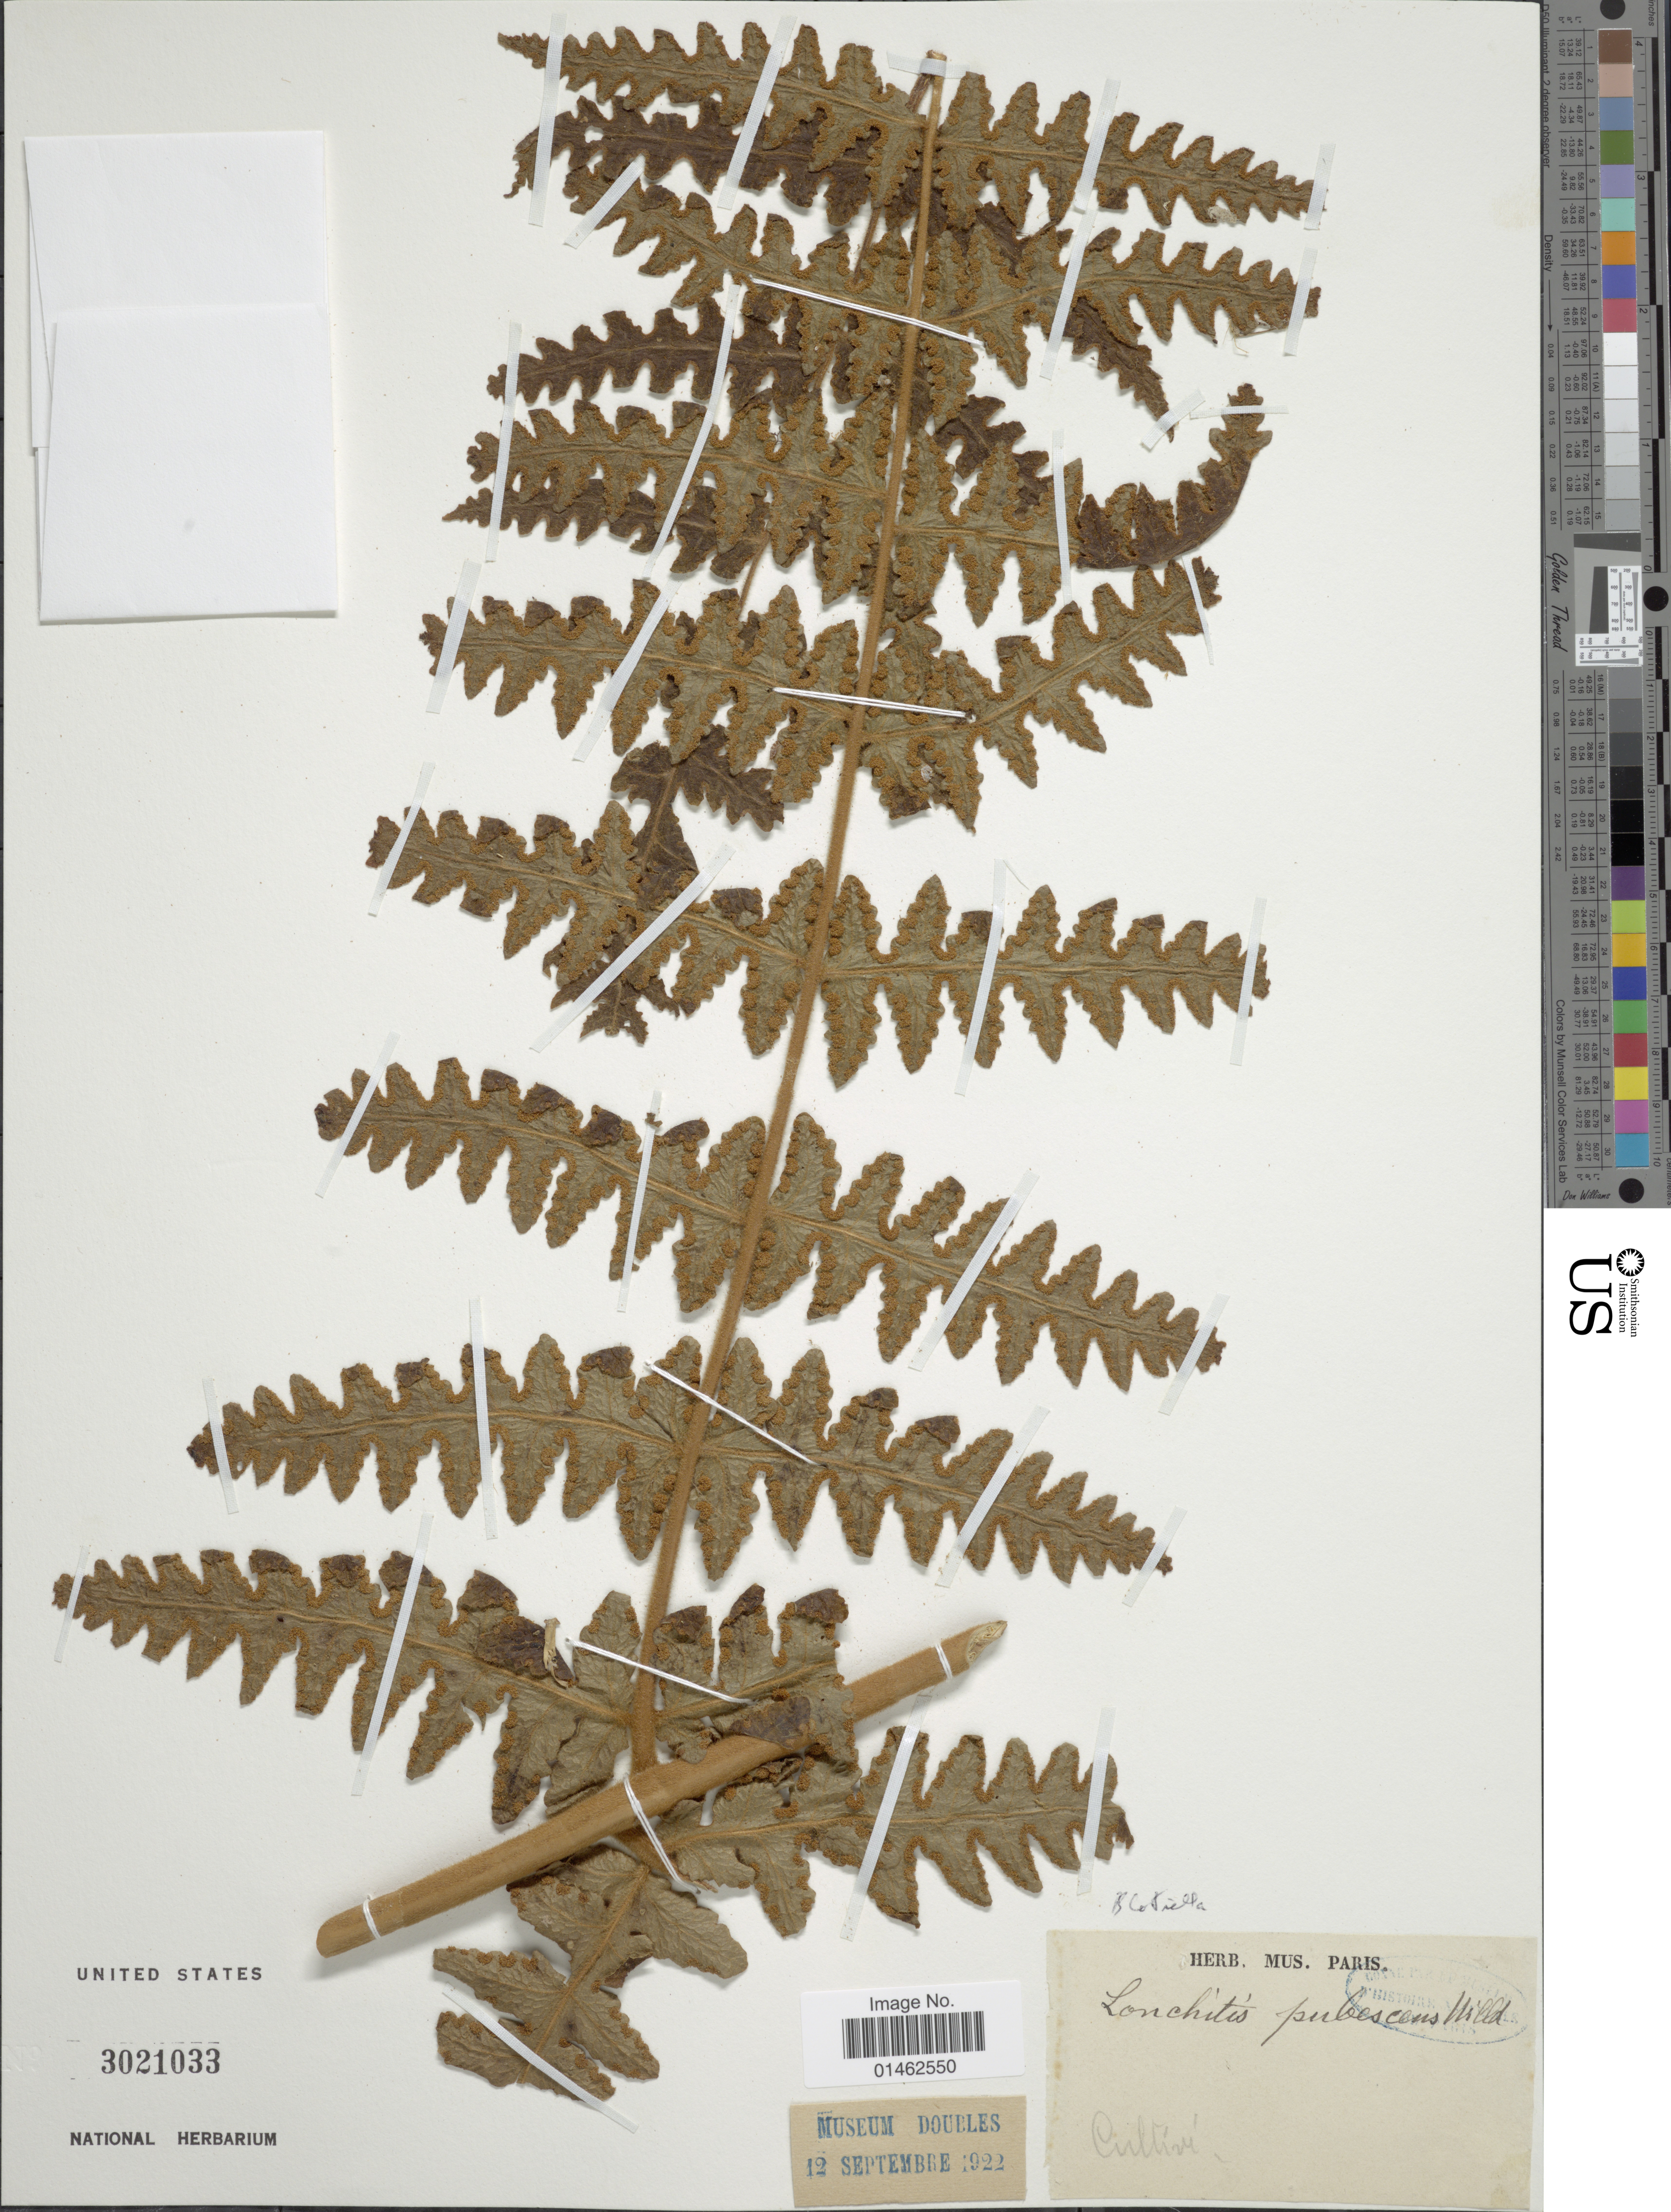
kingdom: Plantae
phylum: Tracheophyta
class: Polypodiopsida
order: Polypodiales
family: Dennstaedtiaceae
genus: Blotiella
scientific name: Blotiella javanica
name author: (Desr.) C.V. Morton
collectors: ex herb. Mus. Paris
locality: Cultive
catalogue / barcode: US 3021033